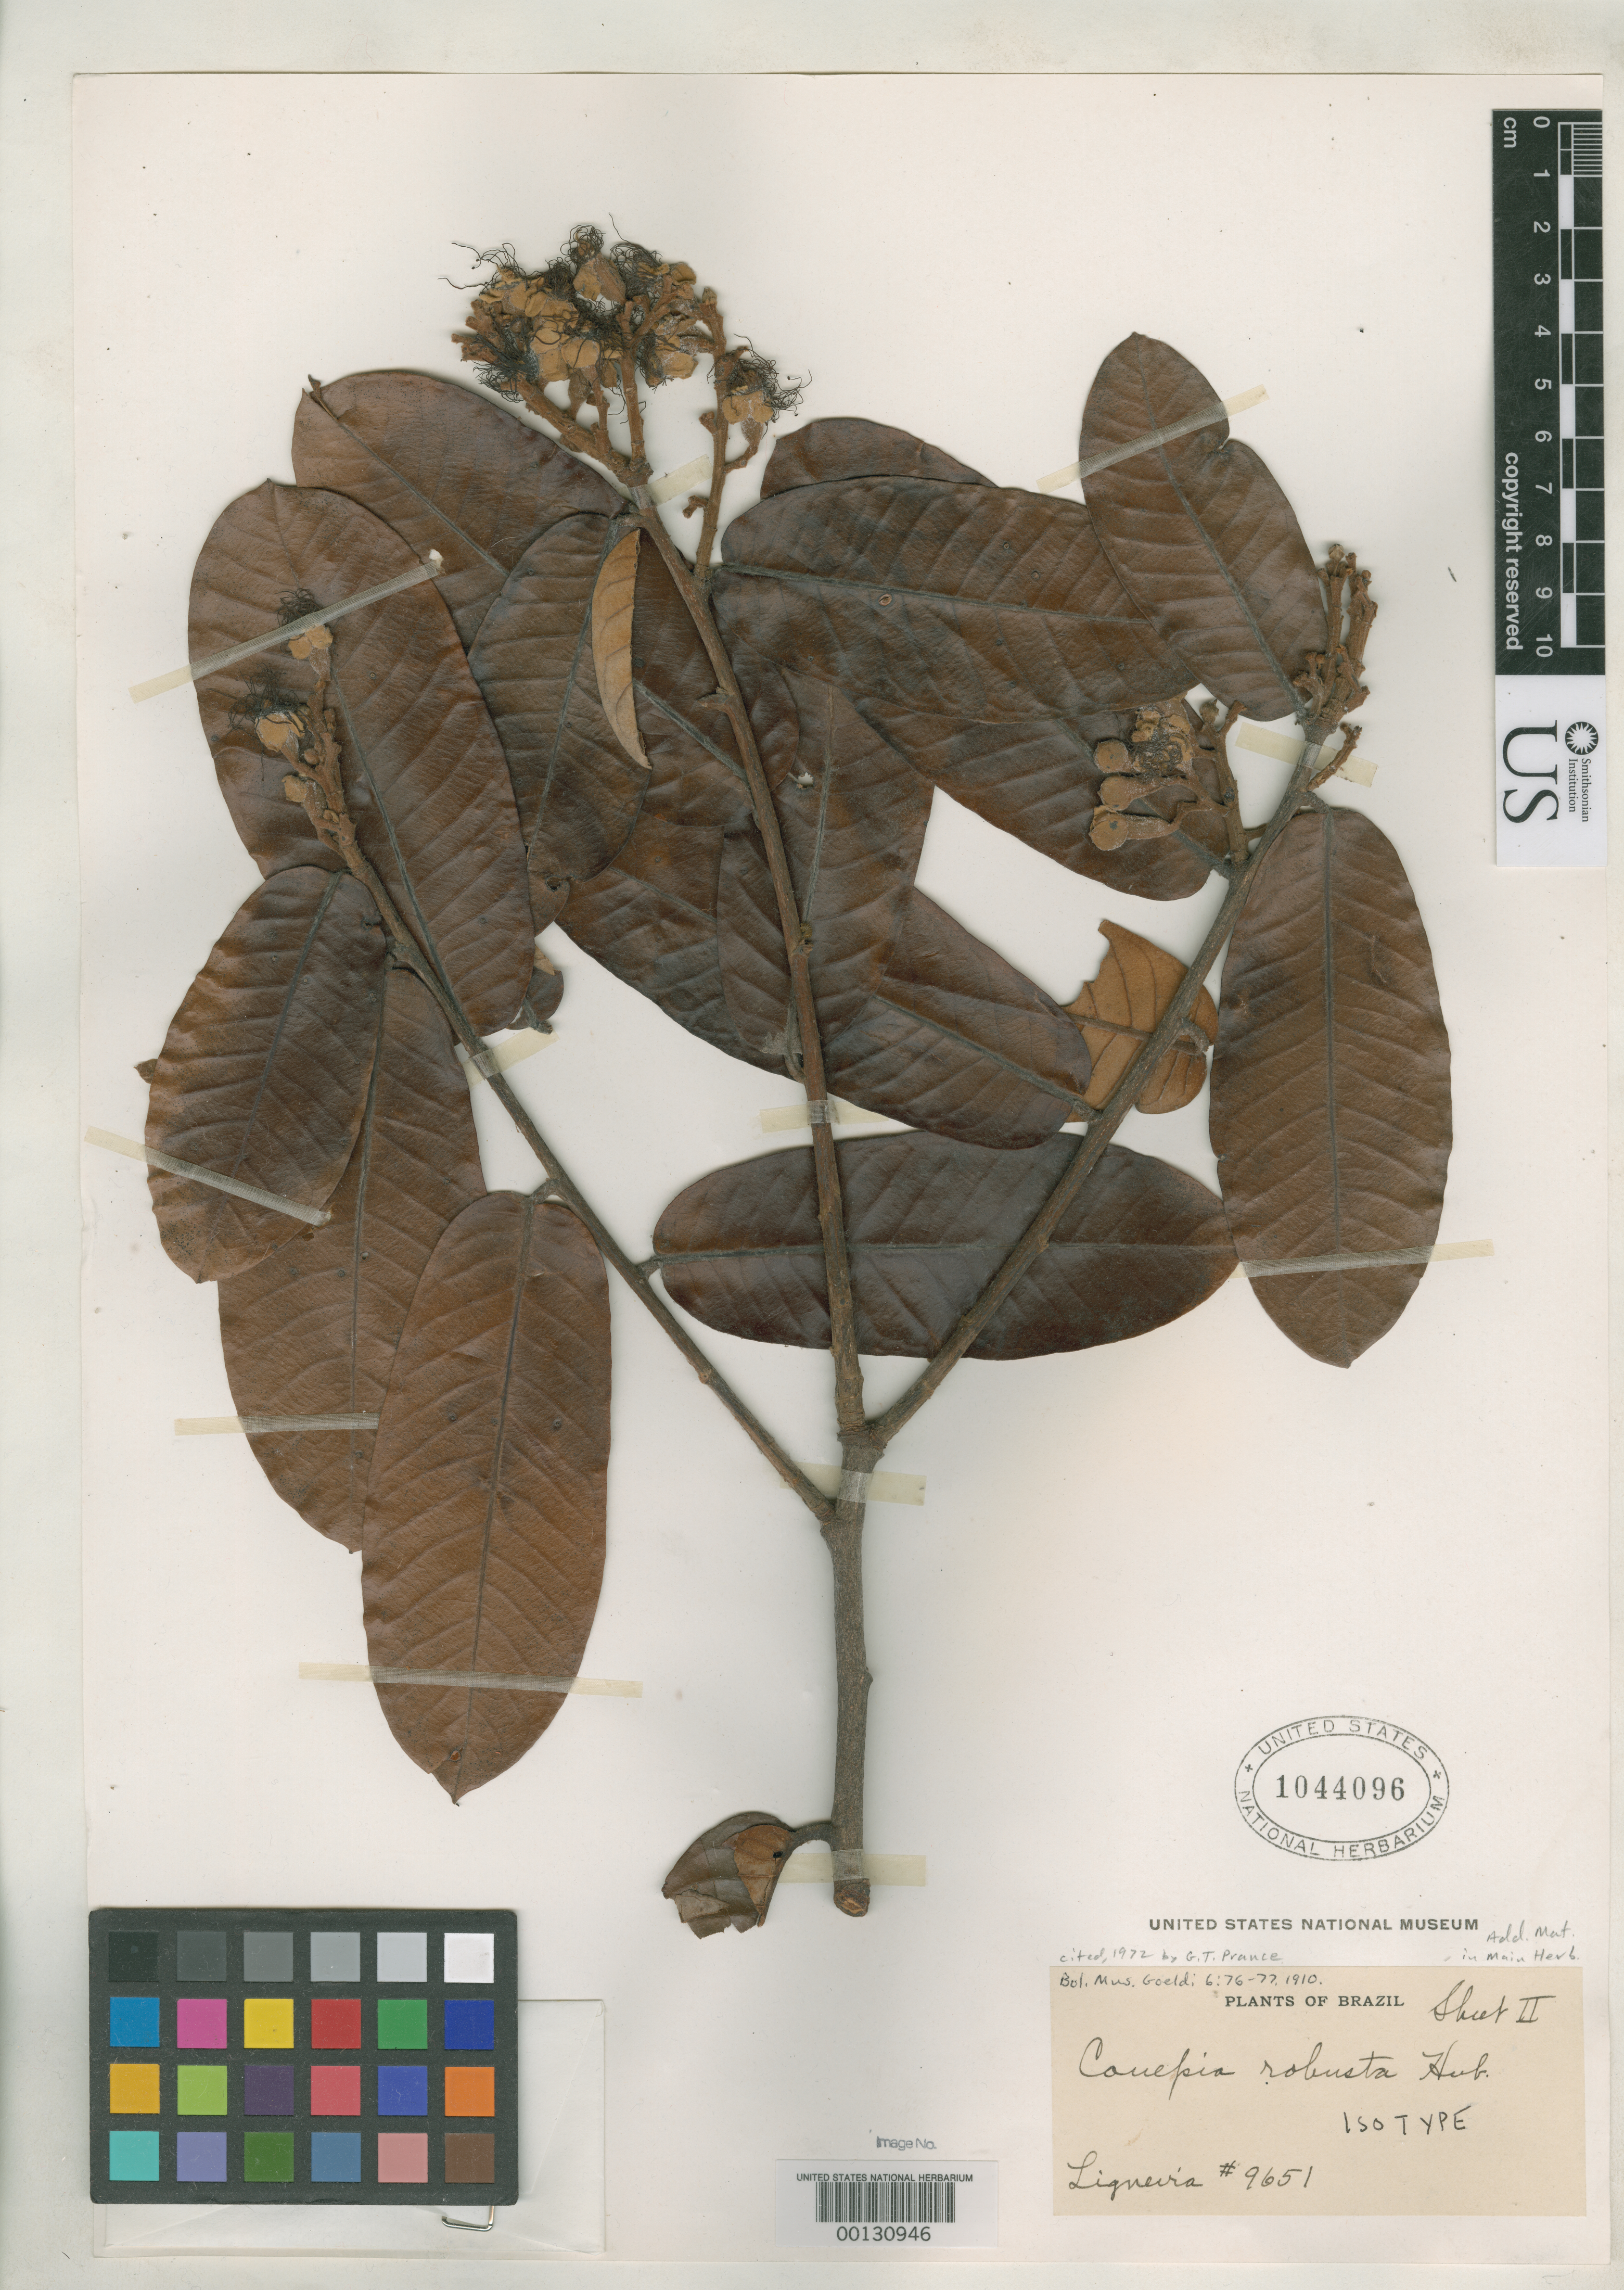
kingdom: Plantae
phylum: Tracheophyta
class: Magnoliopsida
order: Malpighiales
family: Chrysobalanaceae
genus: Couepia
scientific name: Couepia robusta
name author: Huber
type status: Isotype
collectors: R. Siqueira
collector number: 9651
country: Brazil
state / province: Minas Gerais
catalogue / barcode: US 1044096